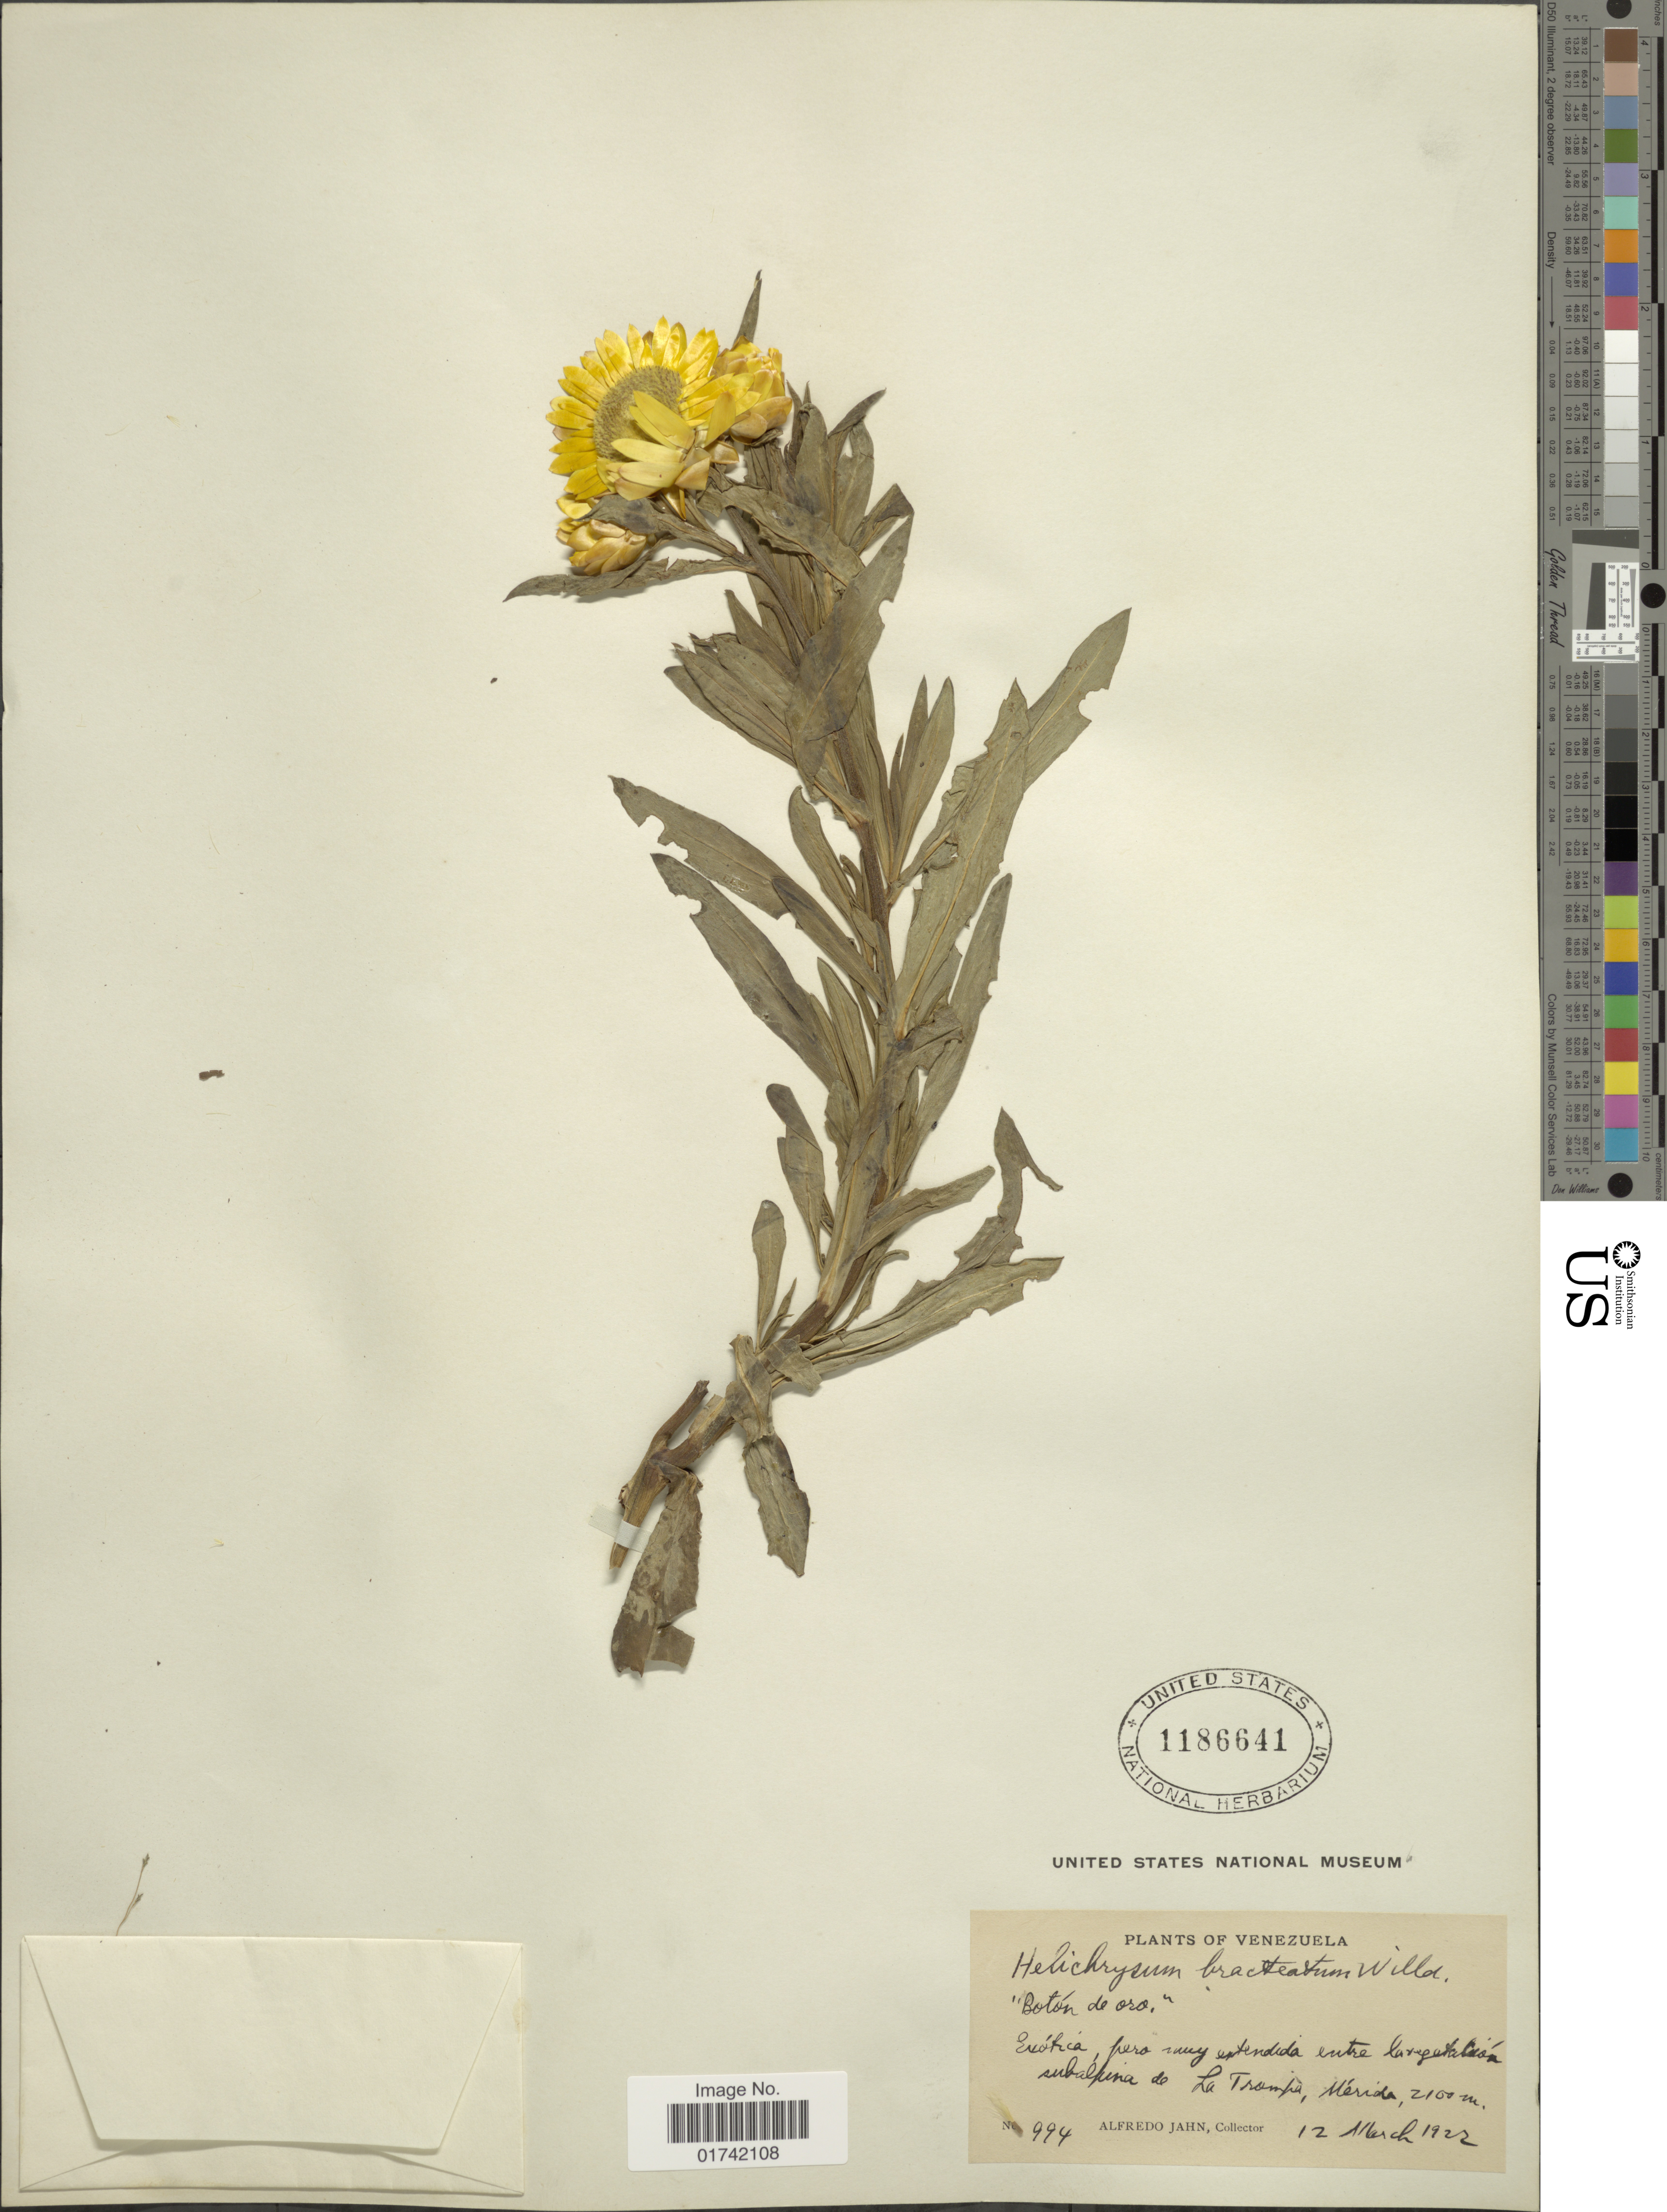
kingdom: Plantae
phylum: Tracheophyta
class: Magnoliopsida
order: Asterales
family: Asteraceae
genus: Helichrysum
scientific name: Helichrysum bracteatum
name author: (Vent.) Haw.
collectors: A. Jahn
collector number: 994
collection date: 1922-03-12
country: Venezuela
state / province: Mérida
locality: Exotica, pero muy extendida entre largetiloa subalpina de la Trompa [interpreted]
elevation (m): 2100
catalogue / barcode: US 1186641